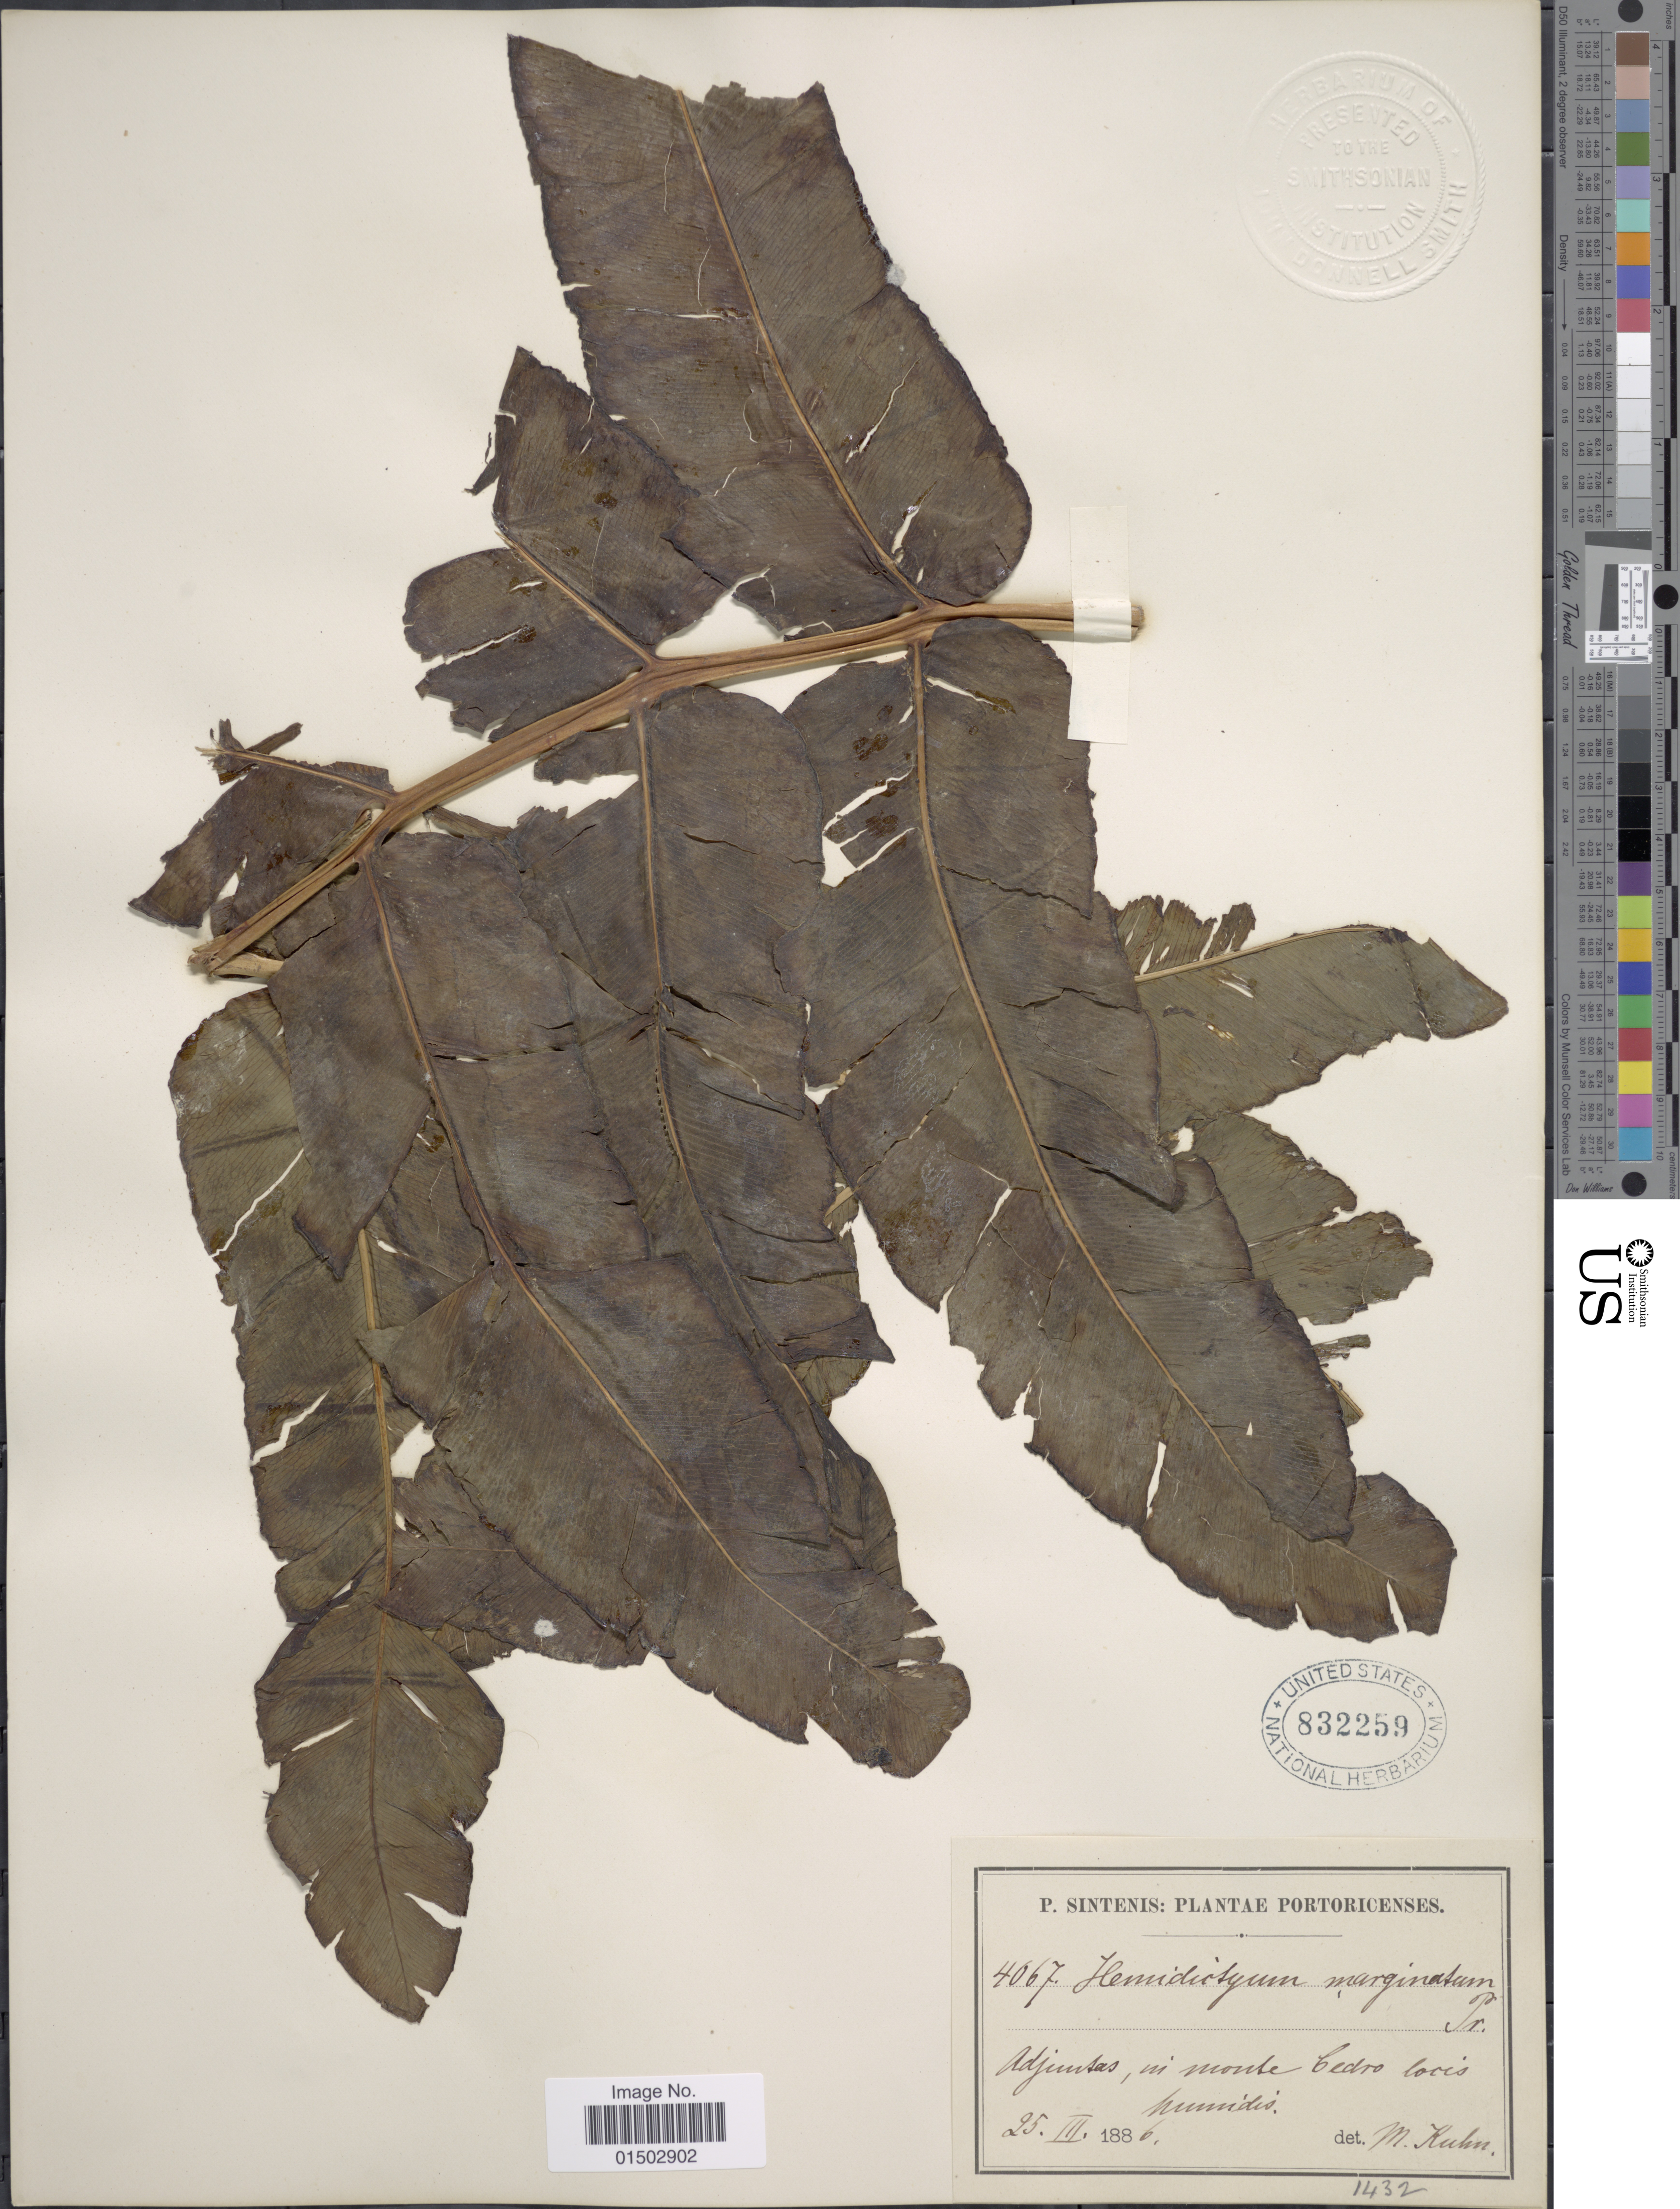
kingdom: Plantae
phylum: Tracheophyta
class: Polypodiopsida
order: Polypodiales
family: Hemidictyaceae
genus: Hemidictyum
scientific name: Hemidictyum marginatum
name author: (L.) C. Presl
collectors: P. Sintenis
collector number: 4067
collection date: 1886-03-25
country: Puerto Rico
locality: Portoricenses. Adjuntas in Monte Cedro locis humidis.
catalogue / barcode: US 832259